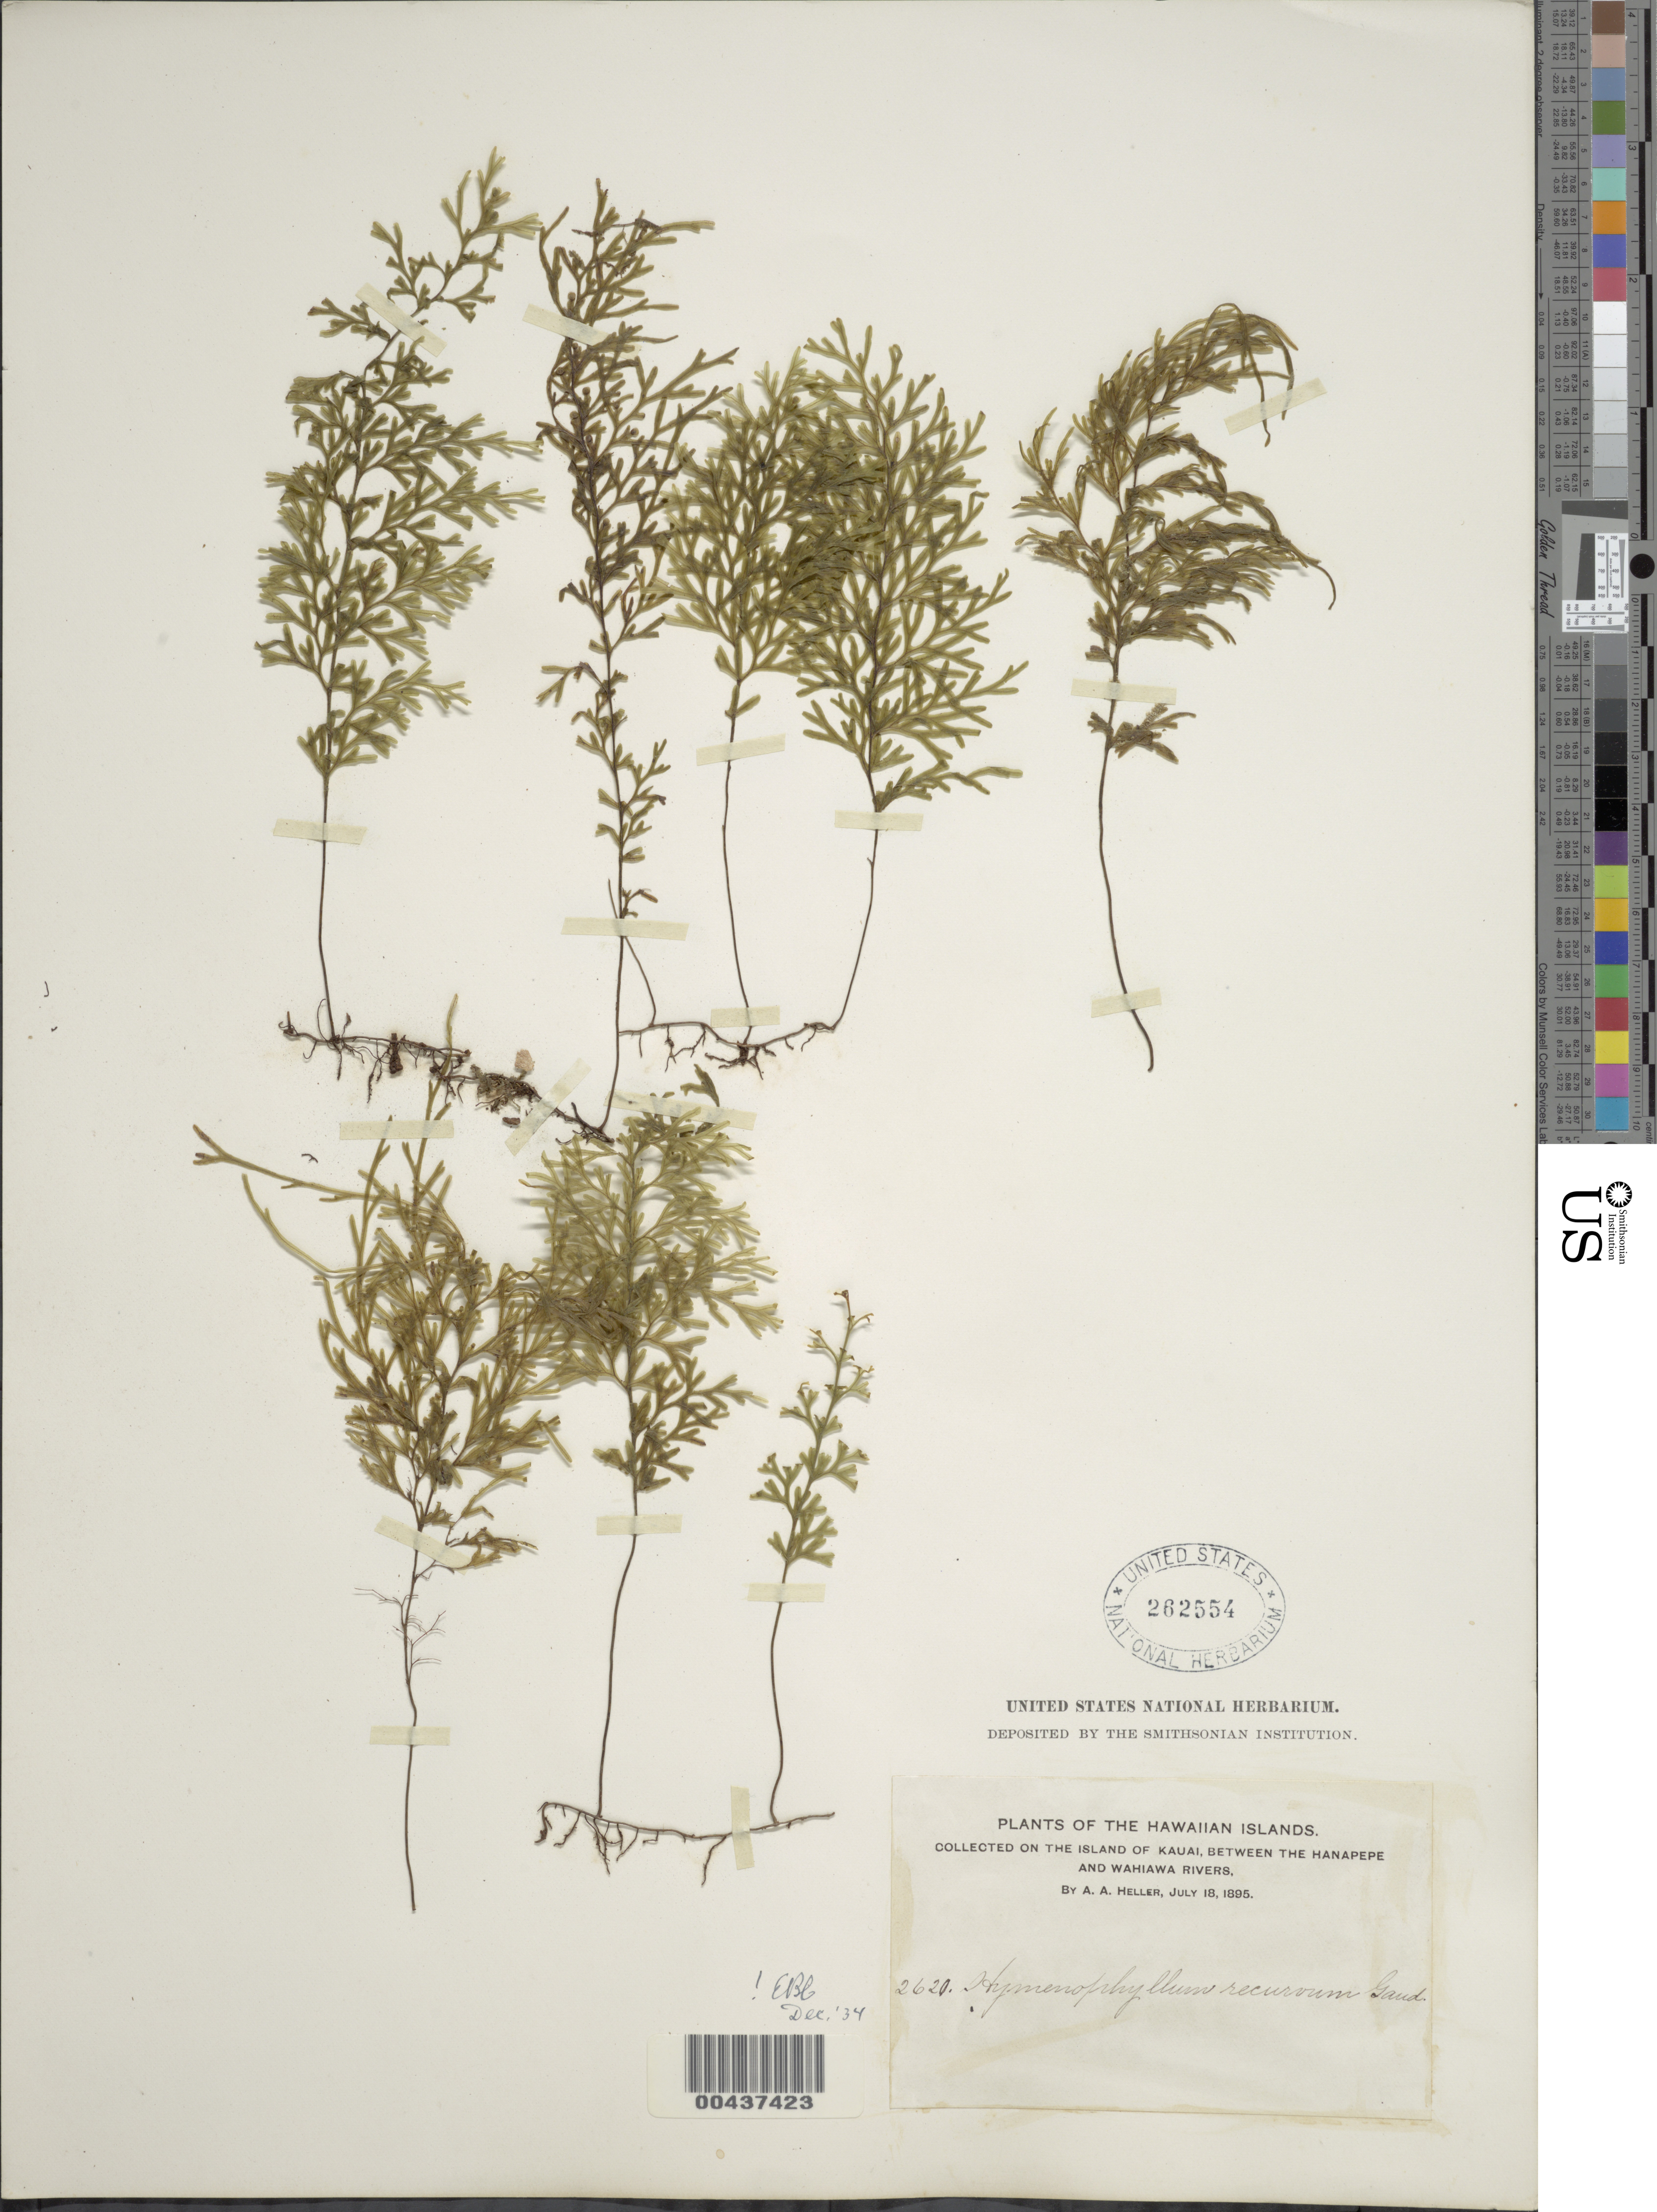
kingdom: Plantae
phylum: Tracheophyta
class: Polypodiopsida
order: Hymenophyllales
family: Hymenophyllaceae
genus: Hymenophyllum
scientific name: Hymenophyllum recurvum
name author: Gaudich.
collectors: A. A. Heller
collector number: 2620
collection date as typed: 18 Jul 1895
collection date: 1895-07-18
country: United States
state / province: Hawaii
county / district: Kauai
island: Kaua'i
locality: Kauai, between the Hanapepe and Wahiawa Rivers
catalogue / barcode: US 262554